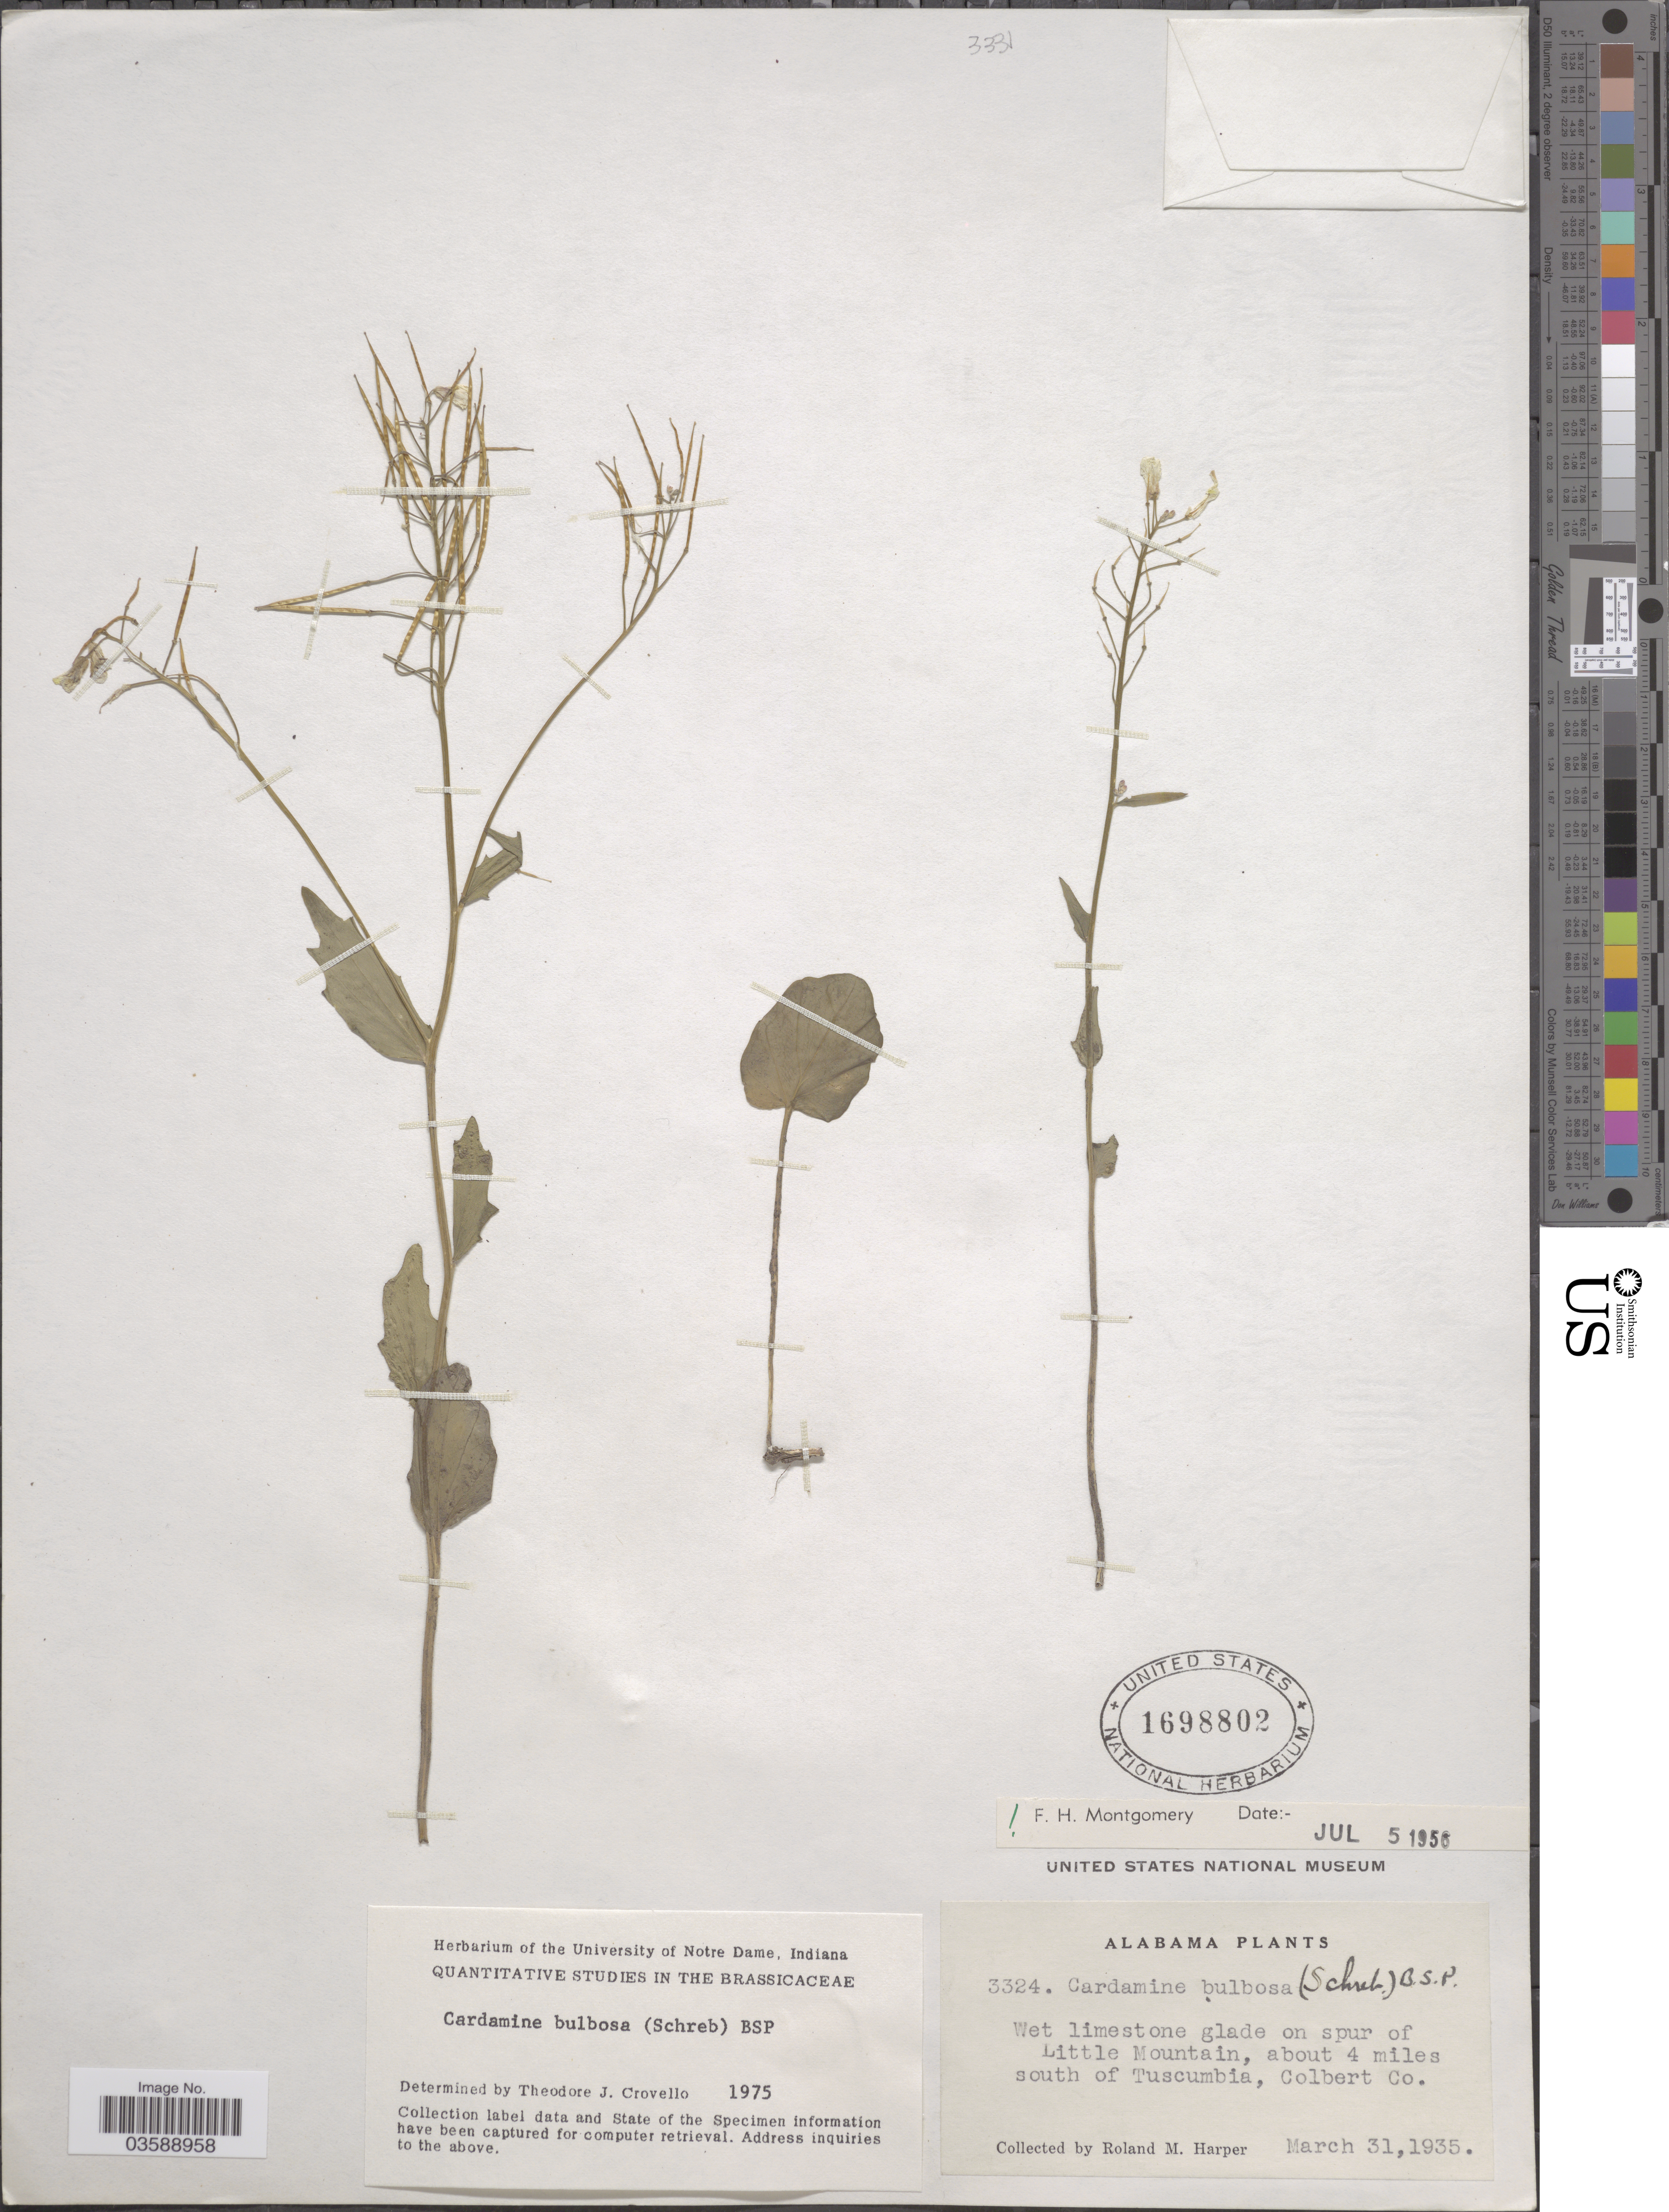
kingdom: Plantae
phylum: Tracheophyta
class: Magnoliopsida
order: Brassicales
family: Brassicaceae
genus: Cardamine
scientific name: Cardamine bulbosa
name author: (Schreb. ex Muhl.) Britton et al.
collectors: R. M. Harper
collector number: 3324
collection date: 1935-03-31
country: United States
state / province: Alabama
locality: Wet limestone glade on spur of Little Mountain, about 4 miles south of Tuscumbia, Colbert Co.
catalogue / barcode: US 1698802